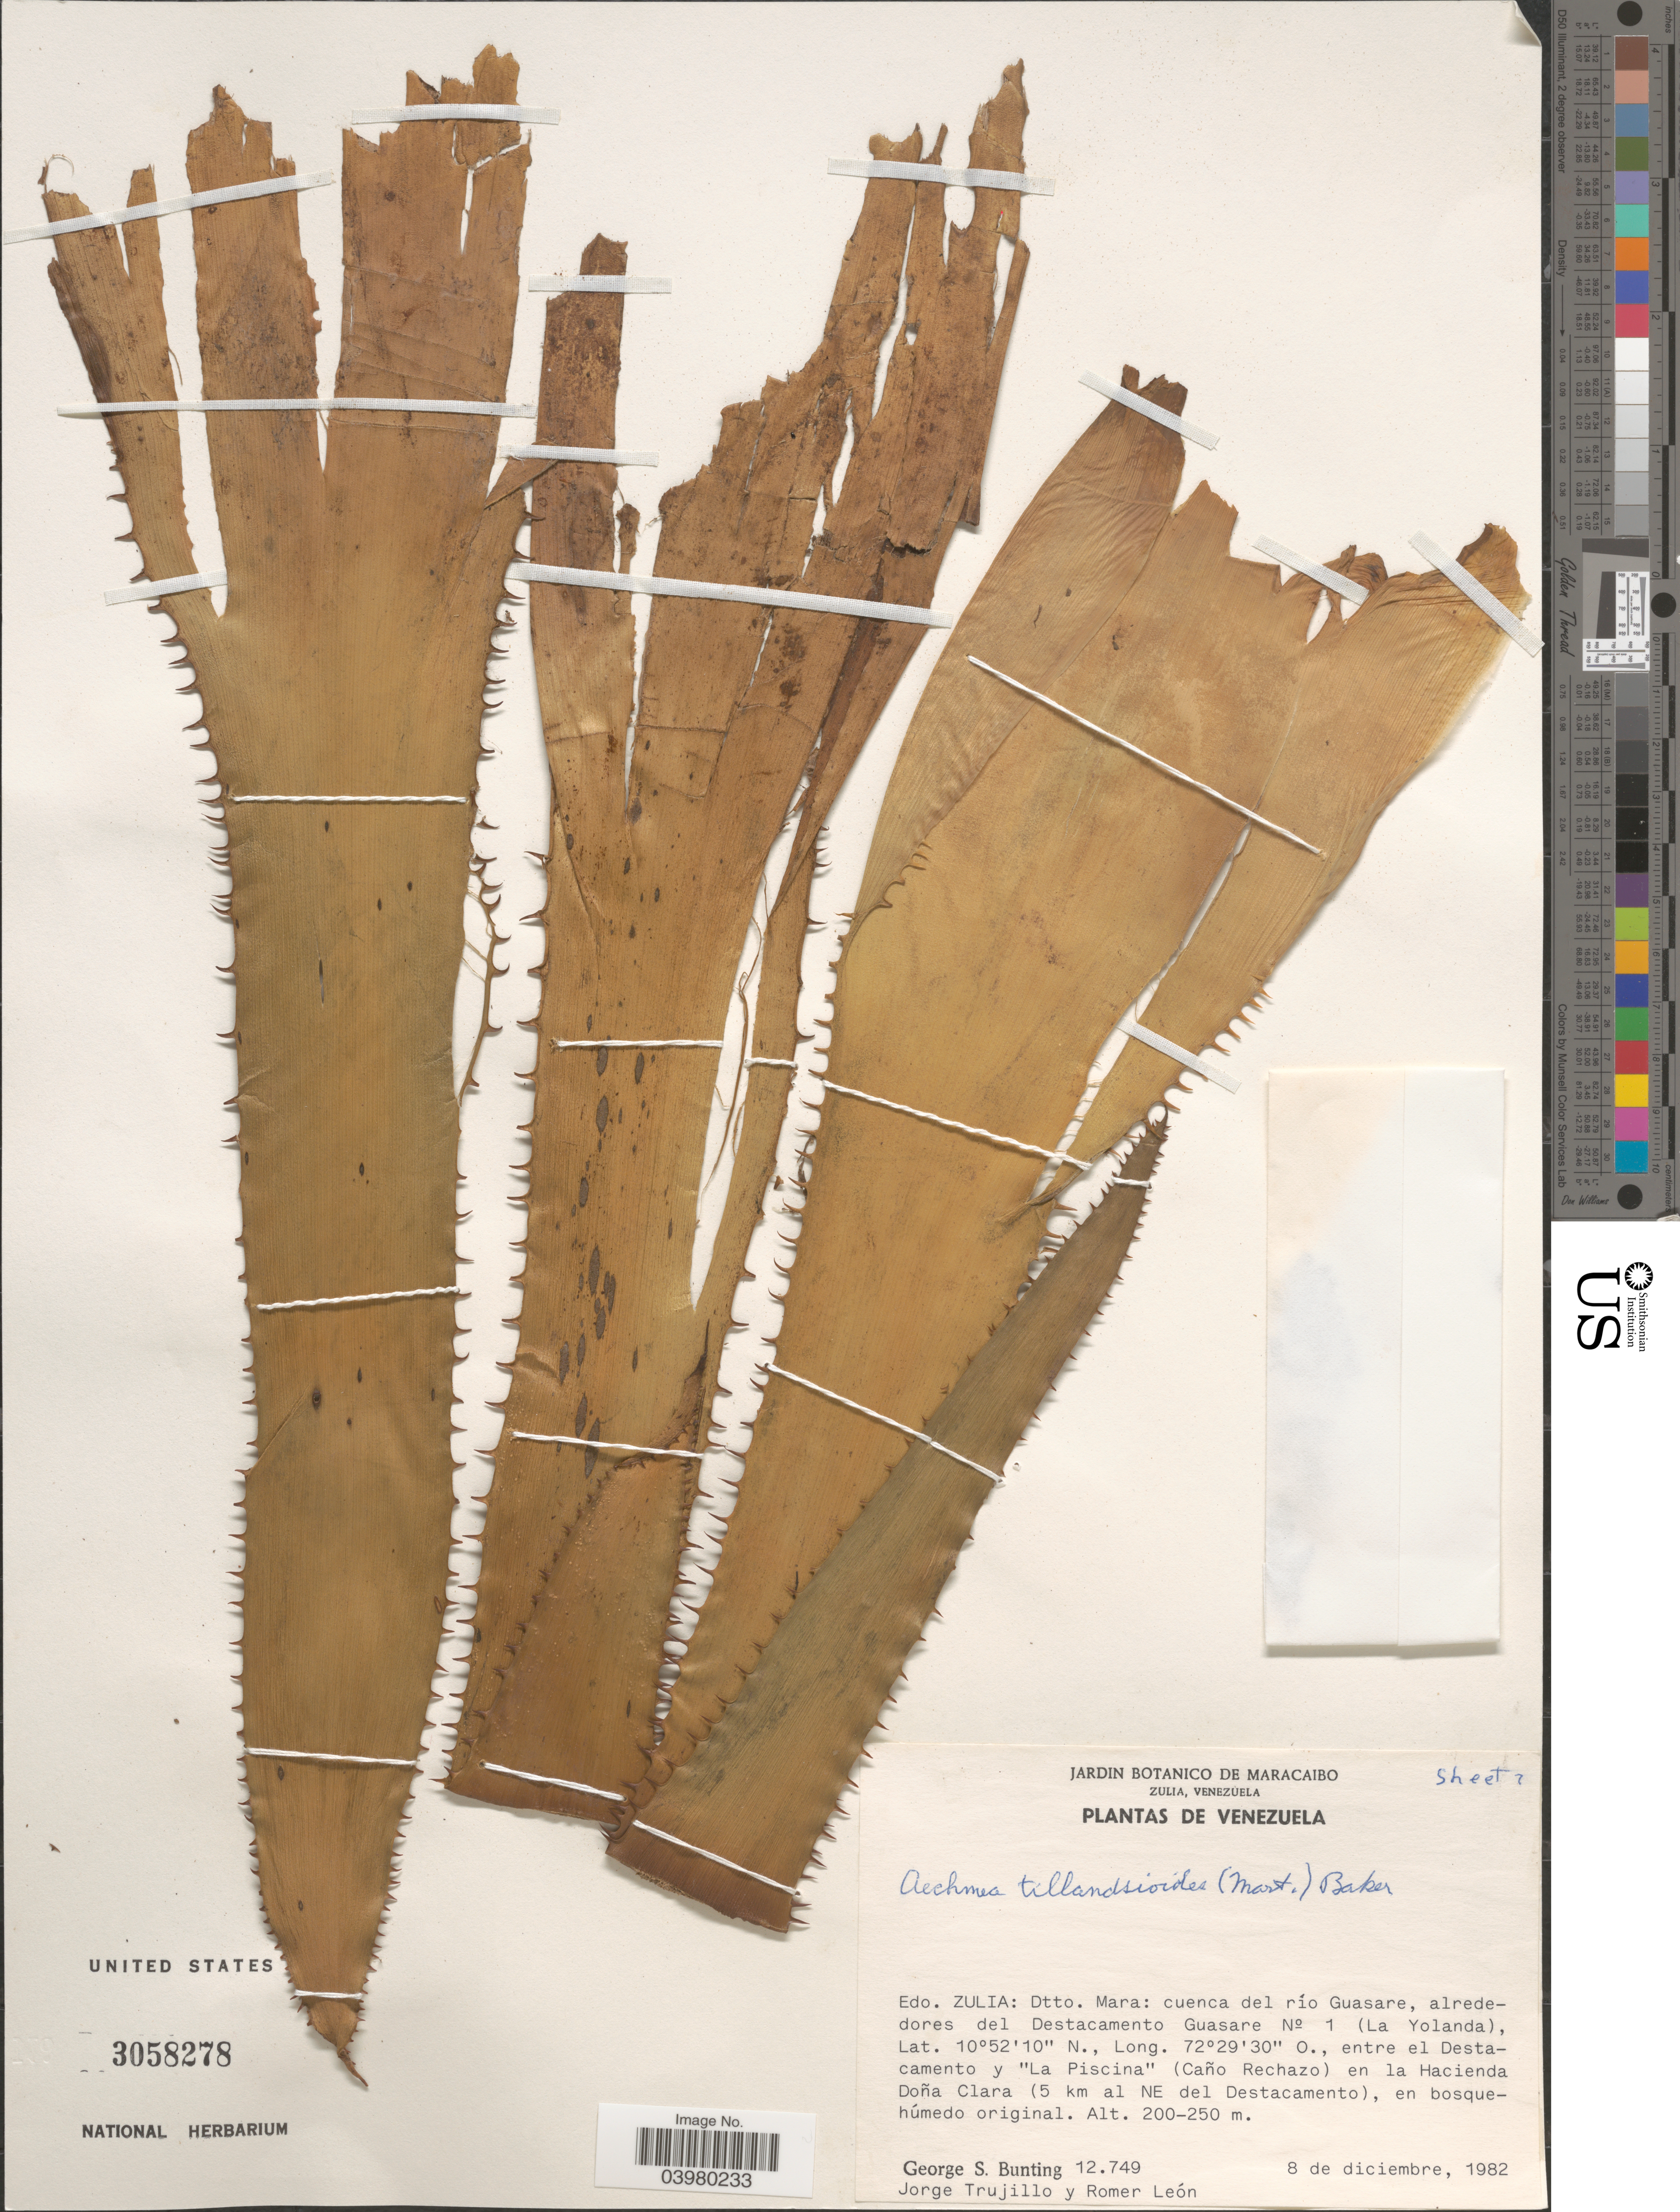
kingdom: Plantae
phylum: Tracheophyta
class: Liliopsida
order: Poales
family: Bromeliaceae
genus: Aechmea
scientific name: Aechmea tillandsioides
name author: (Mart. ex Schult. & Schult. f.) Baker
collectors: G. S. Bunting, J. Trujillo & R. León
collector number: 12749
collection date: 1982-12-08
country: Venezuela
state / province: Zulia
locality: Dtto. Mara: cuenca del río Guasare, alrededores del Destacamento Guasare No 1 (La Yolanda), entre el Destacamento y "La Piscina" (Caño Rechazo) en la Hacienda Doña Clara (5 km al NE del Destacamento).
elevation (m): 200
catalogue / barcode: US 3058278